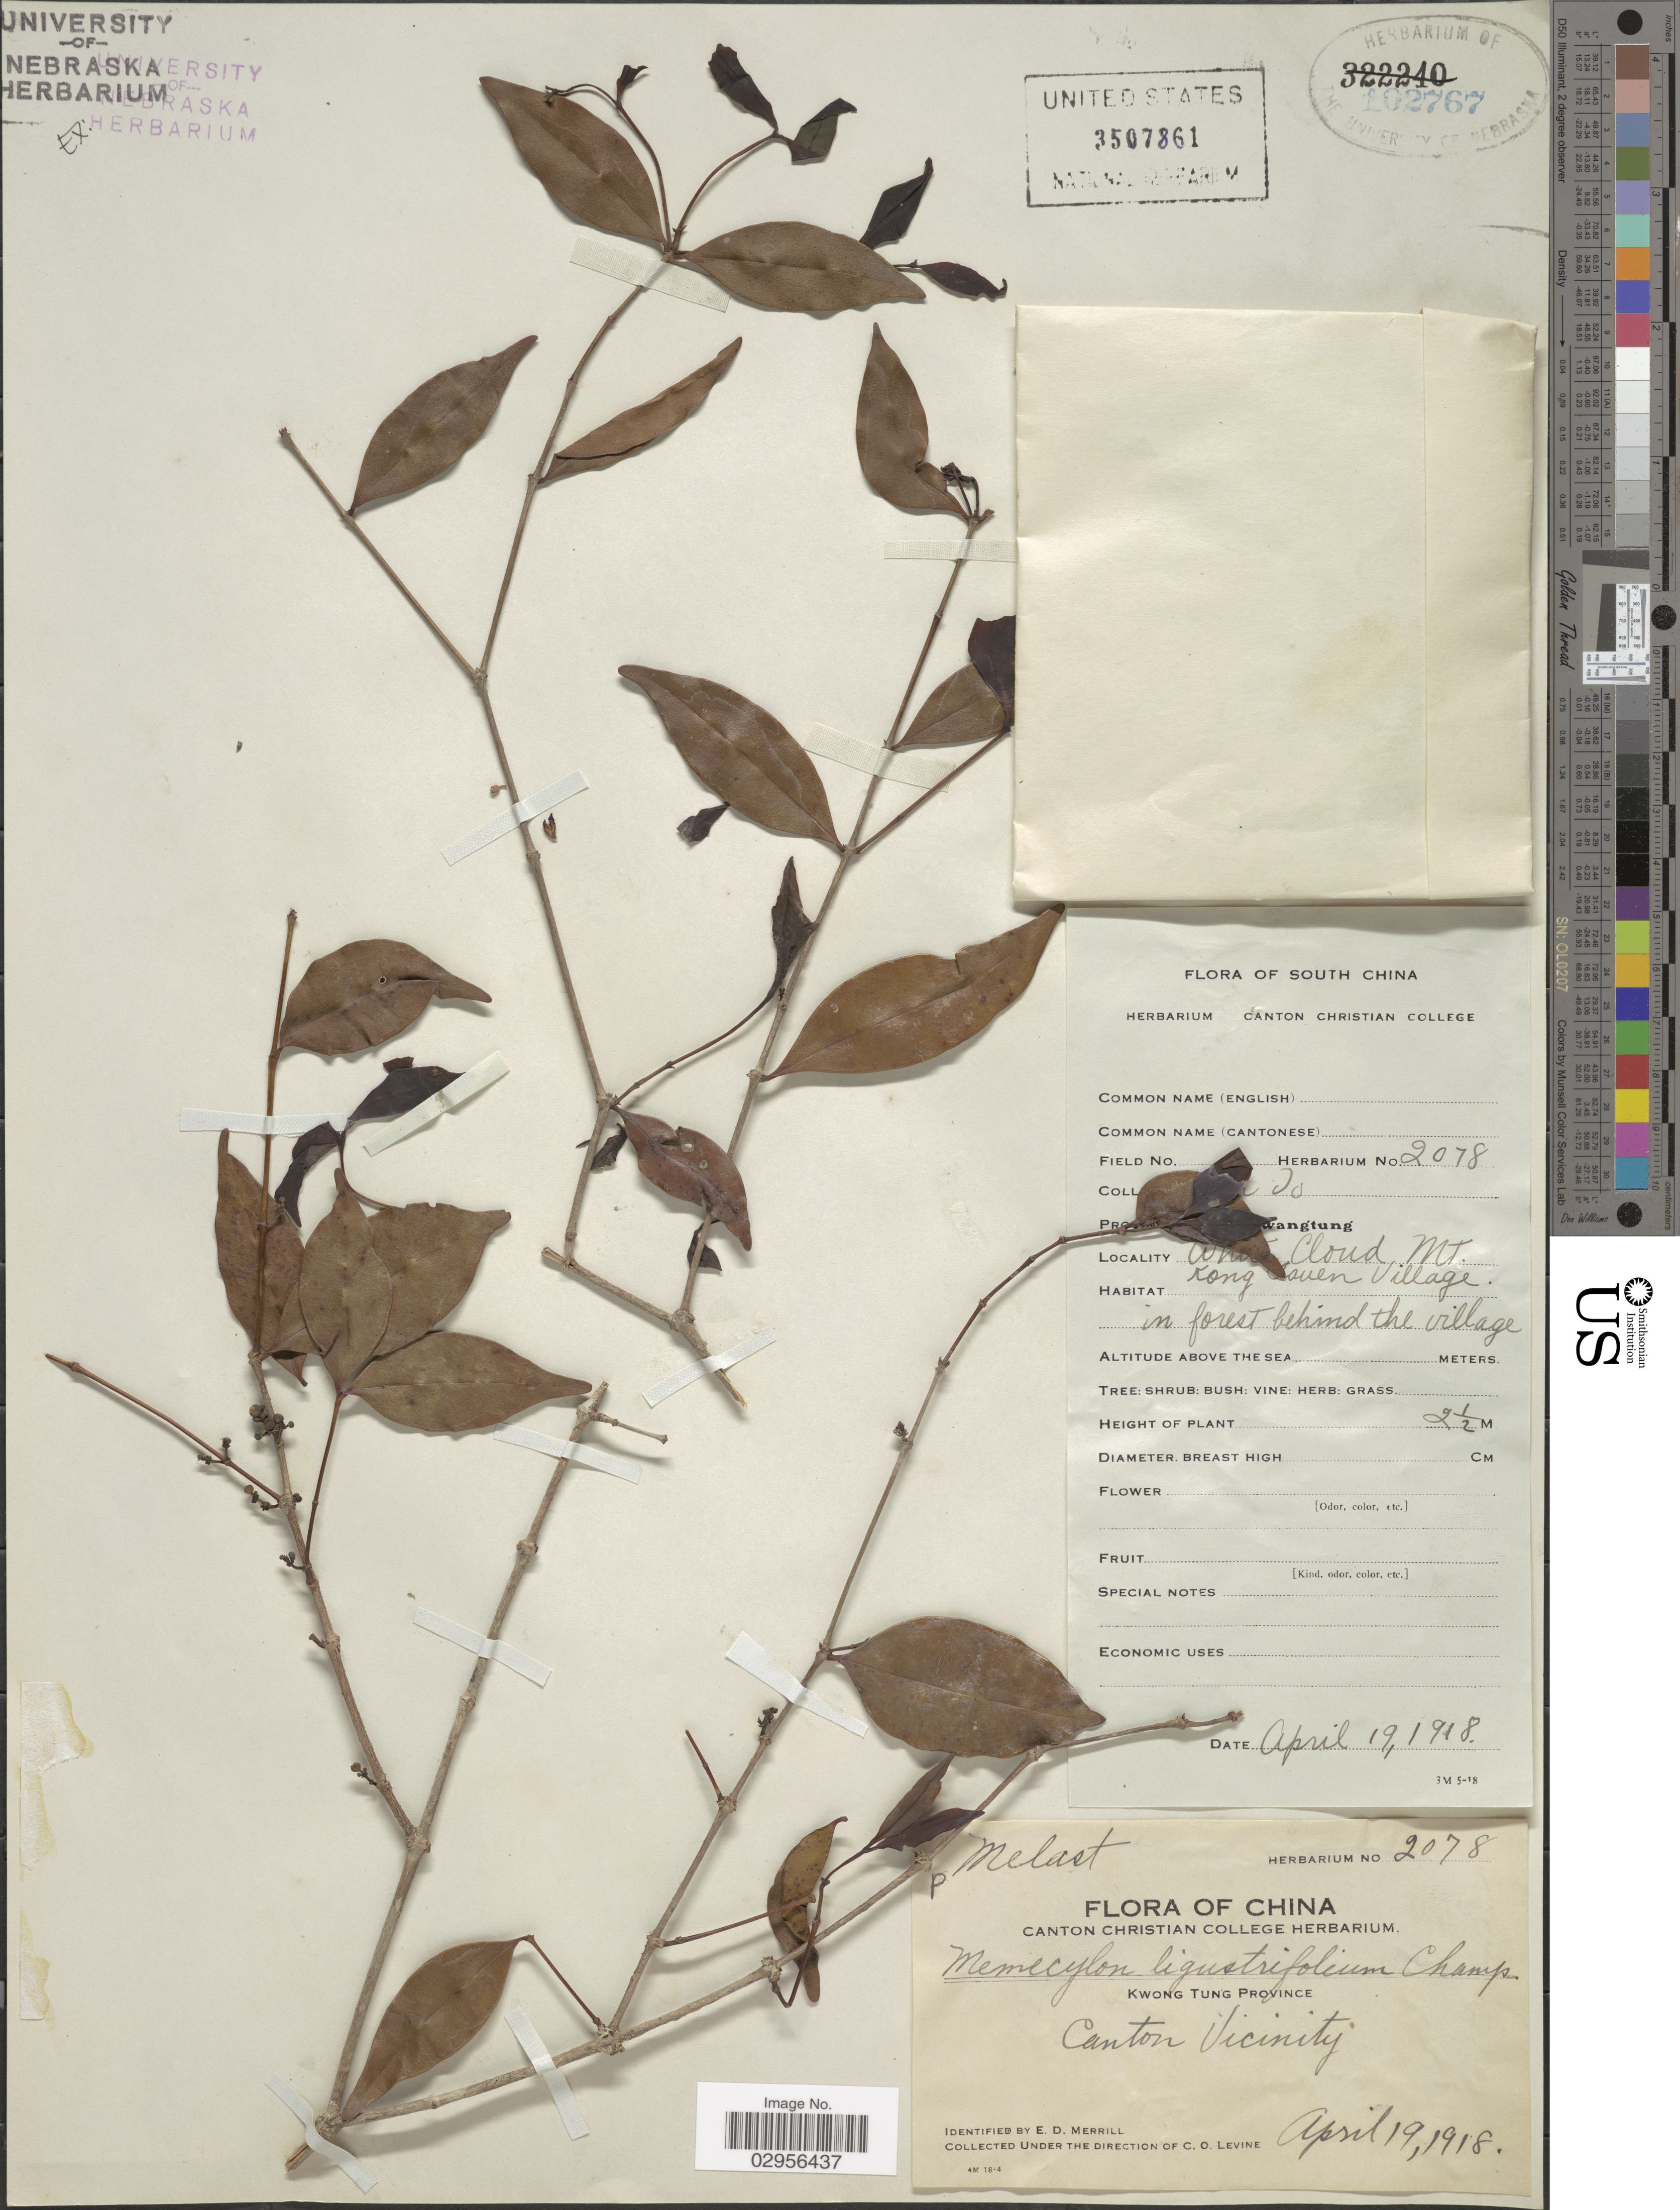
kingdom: Plantae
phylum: Tracheophyta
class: Magnoliopsida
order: Myrtales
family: Melastomataceae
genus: Memecylon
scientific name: Memecylon ligustrifolium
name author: Champ. ex Benth.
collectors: Ah To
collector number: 2078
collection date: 1918-04-19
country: China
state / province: Guangdong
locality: Kwong Tung Province. Canton Vicinity. South China. Pr[illegible text] [illegible text]wangtung. W[illegible text] Cloud Mt.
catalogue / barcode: US 3507861